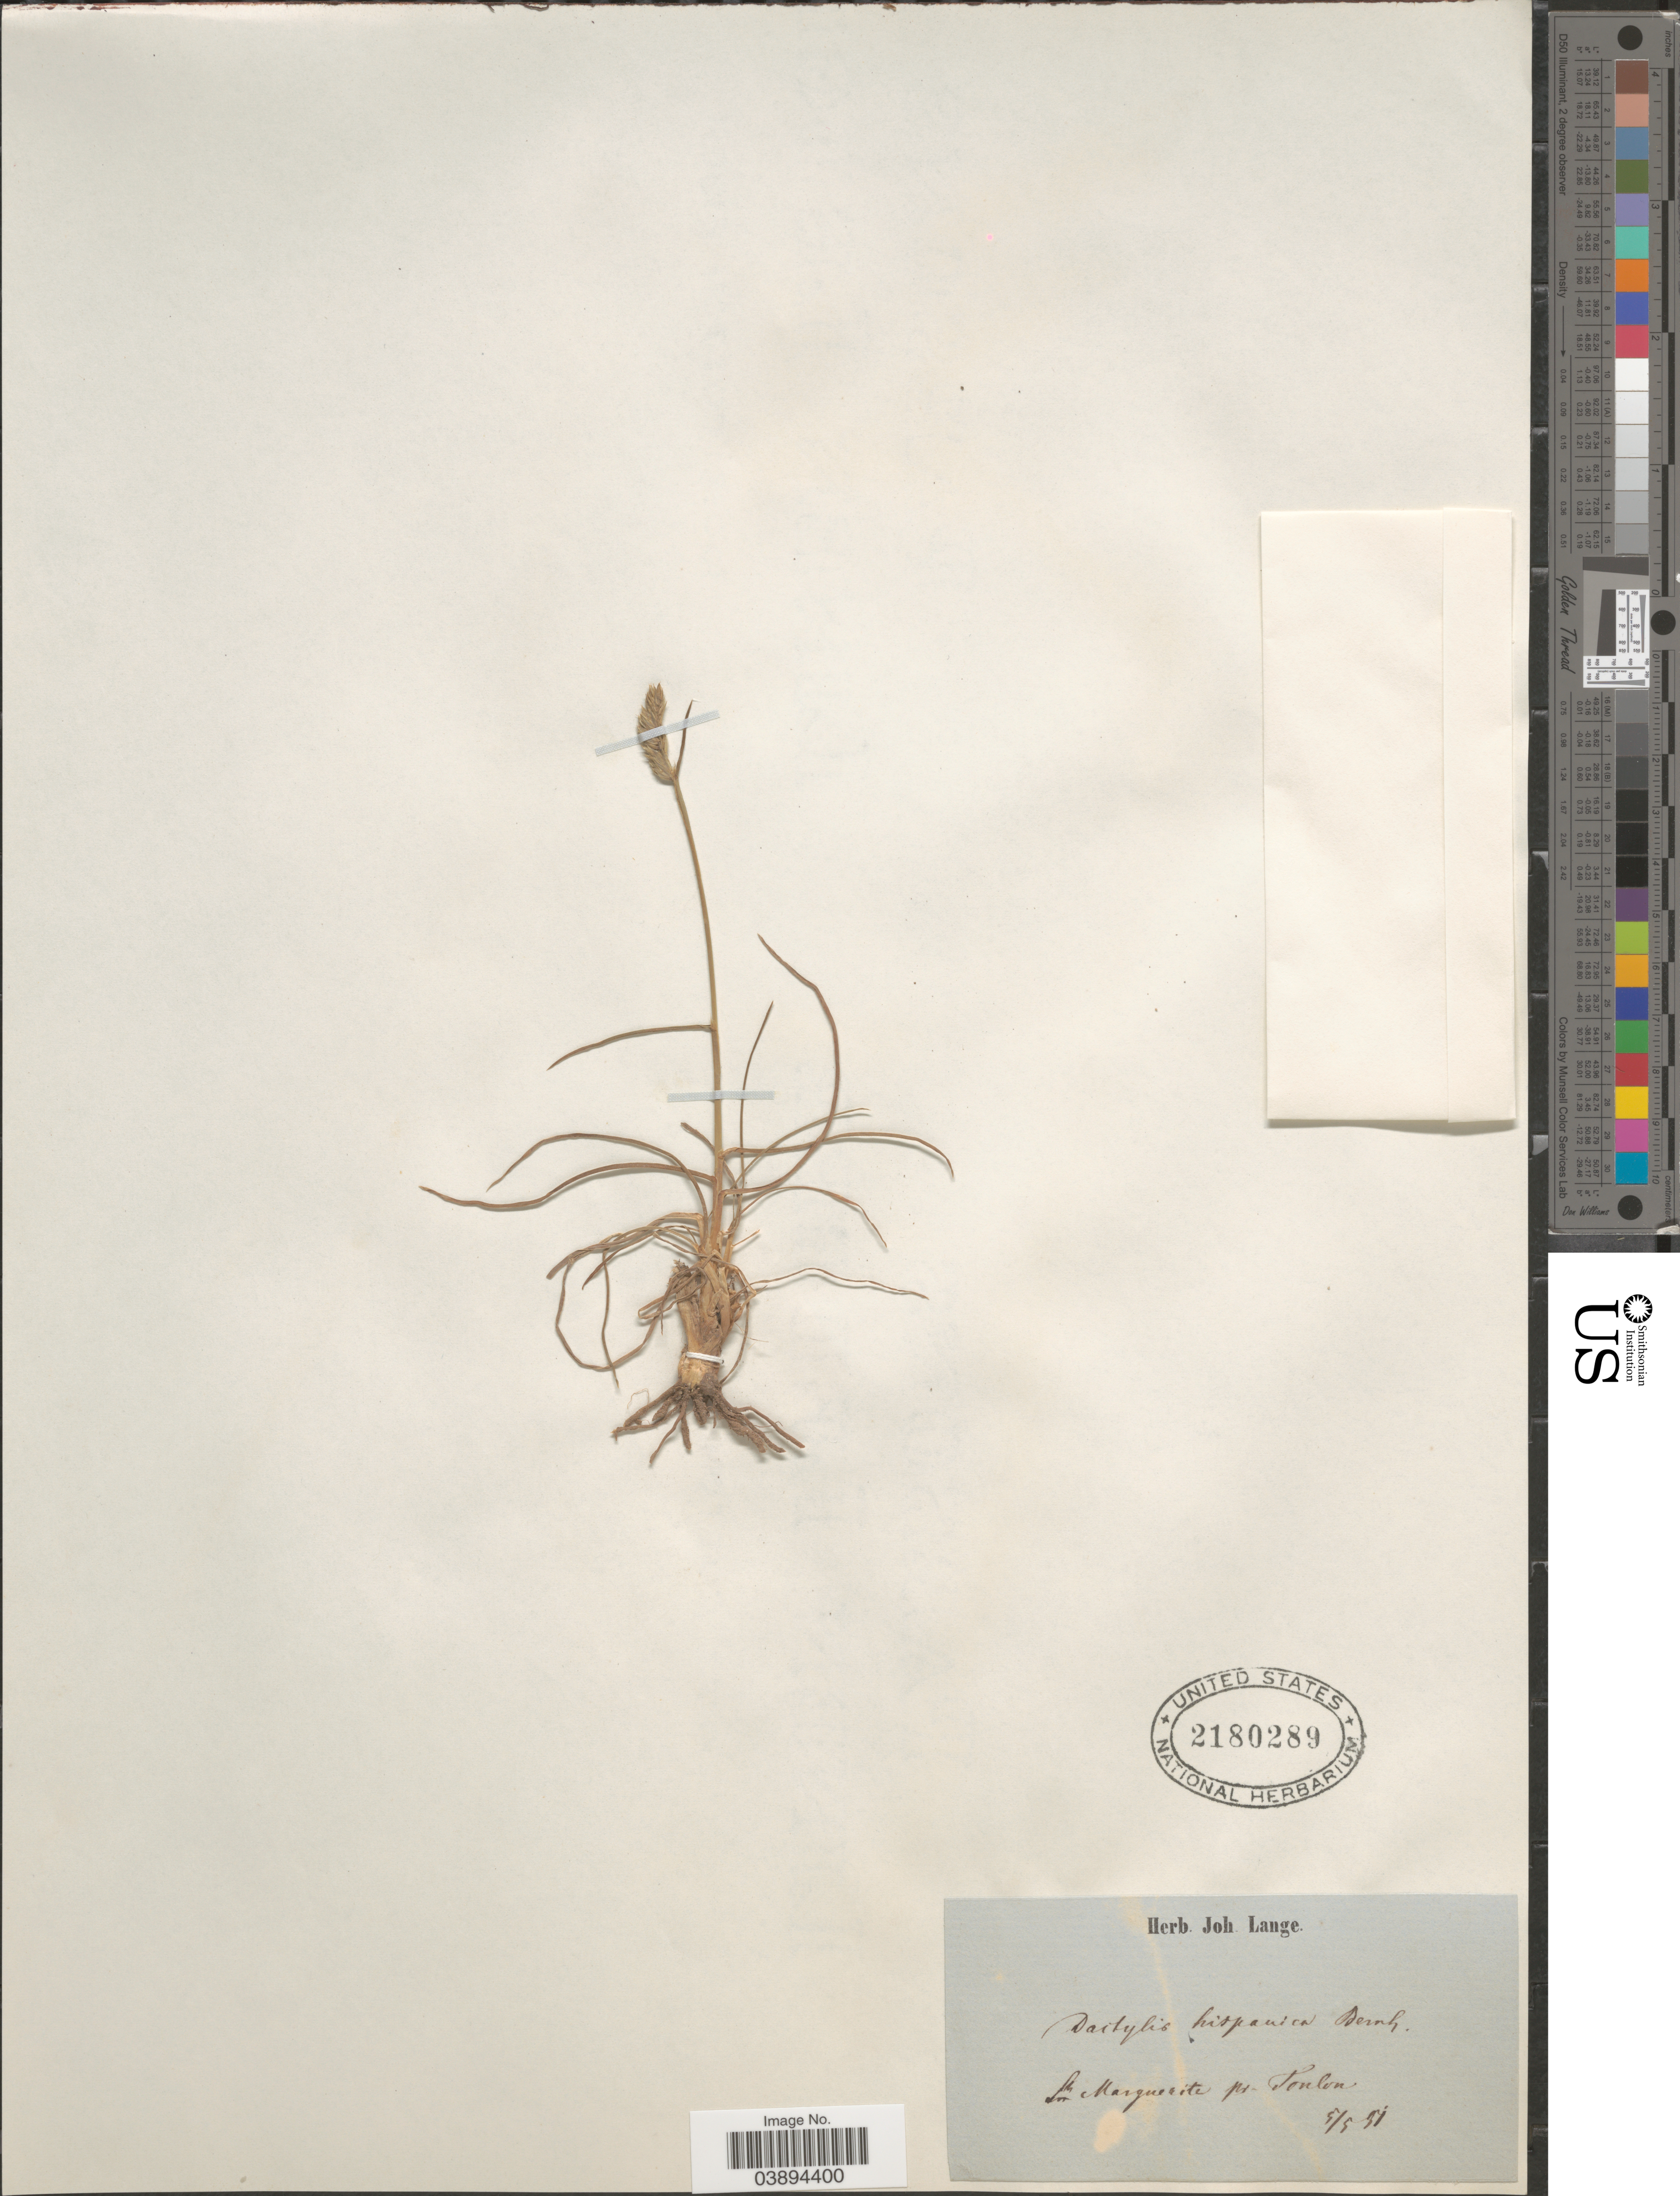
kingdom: Plantae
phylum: Tracheophyta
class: Liliopsida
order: Poales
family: Poaceae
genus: Dactylis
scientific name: Dactylis glomerata subsp. hispanica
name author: (Roth) Nyman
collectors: ex herb. Joh. Lange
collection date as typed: Transcribed d/m/y: 5/5/51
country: France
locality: St Marguerite pr. Toulon.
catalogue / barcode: US 2180289